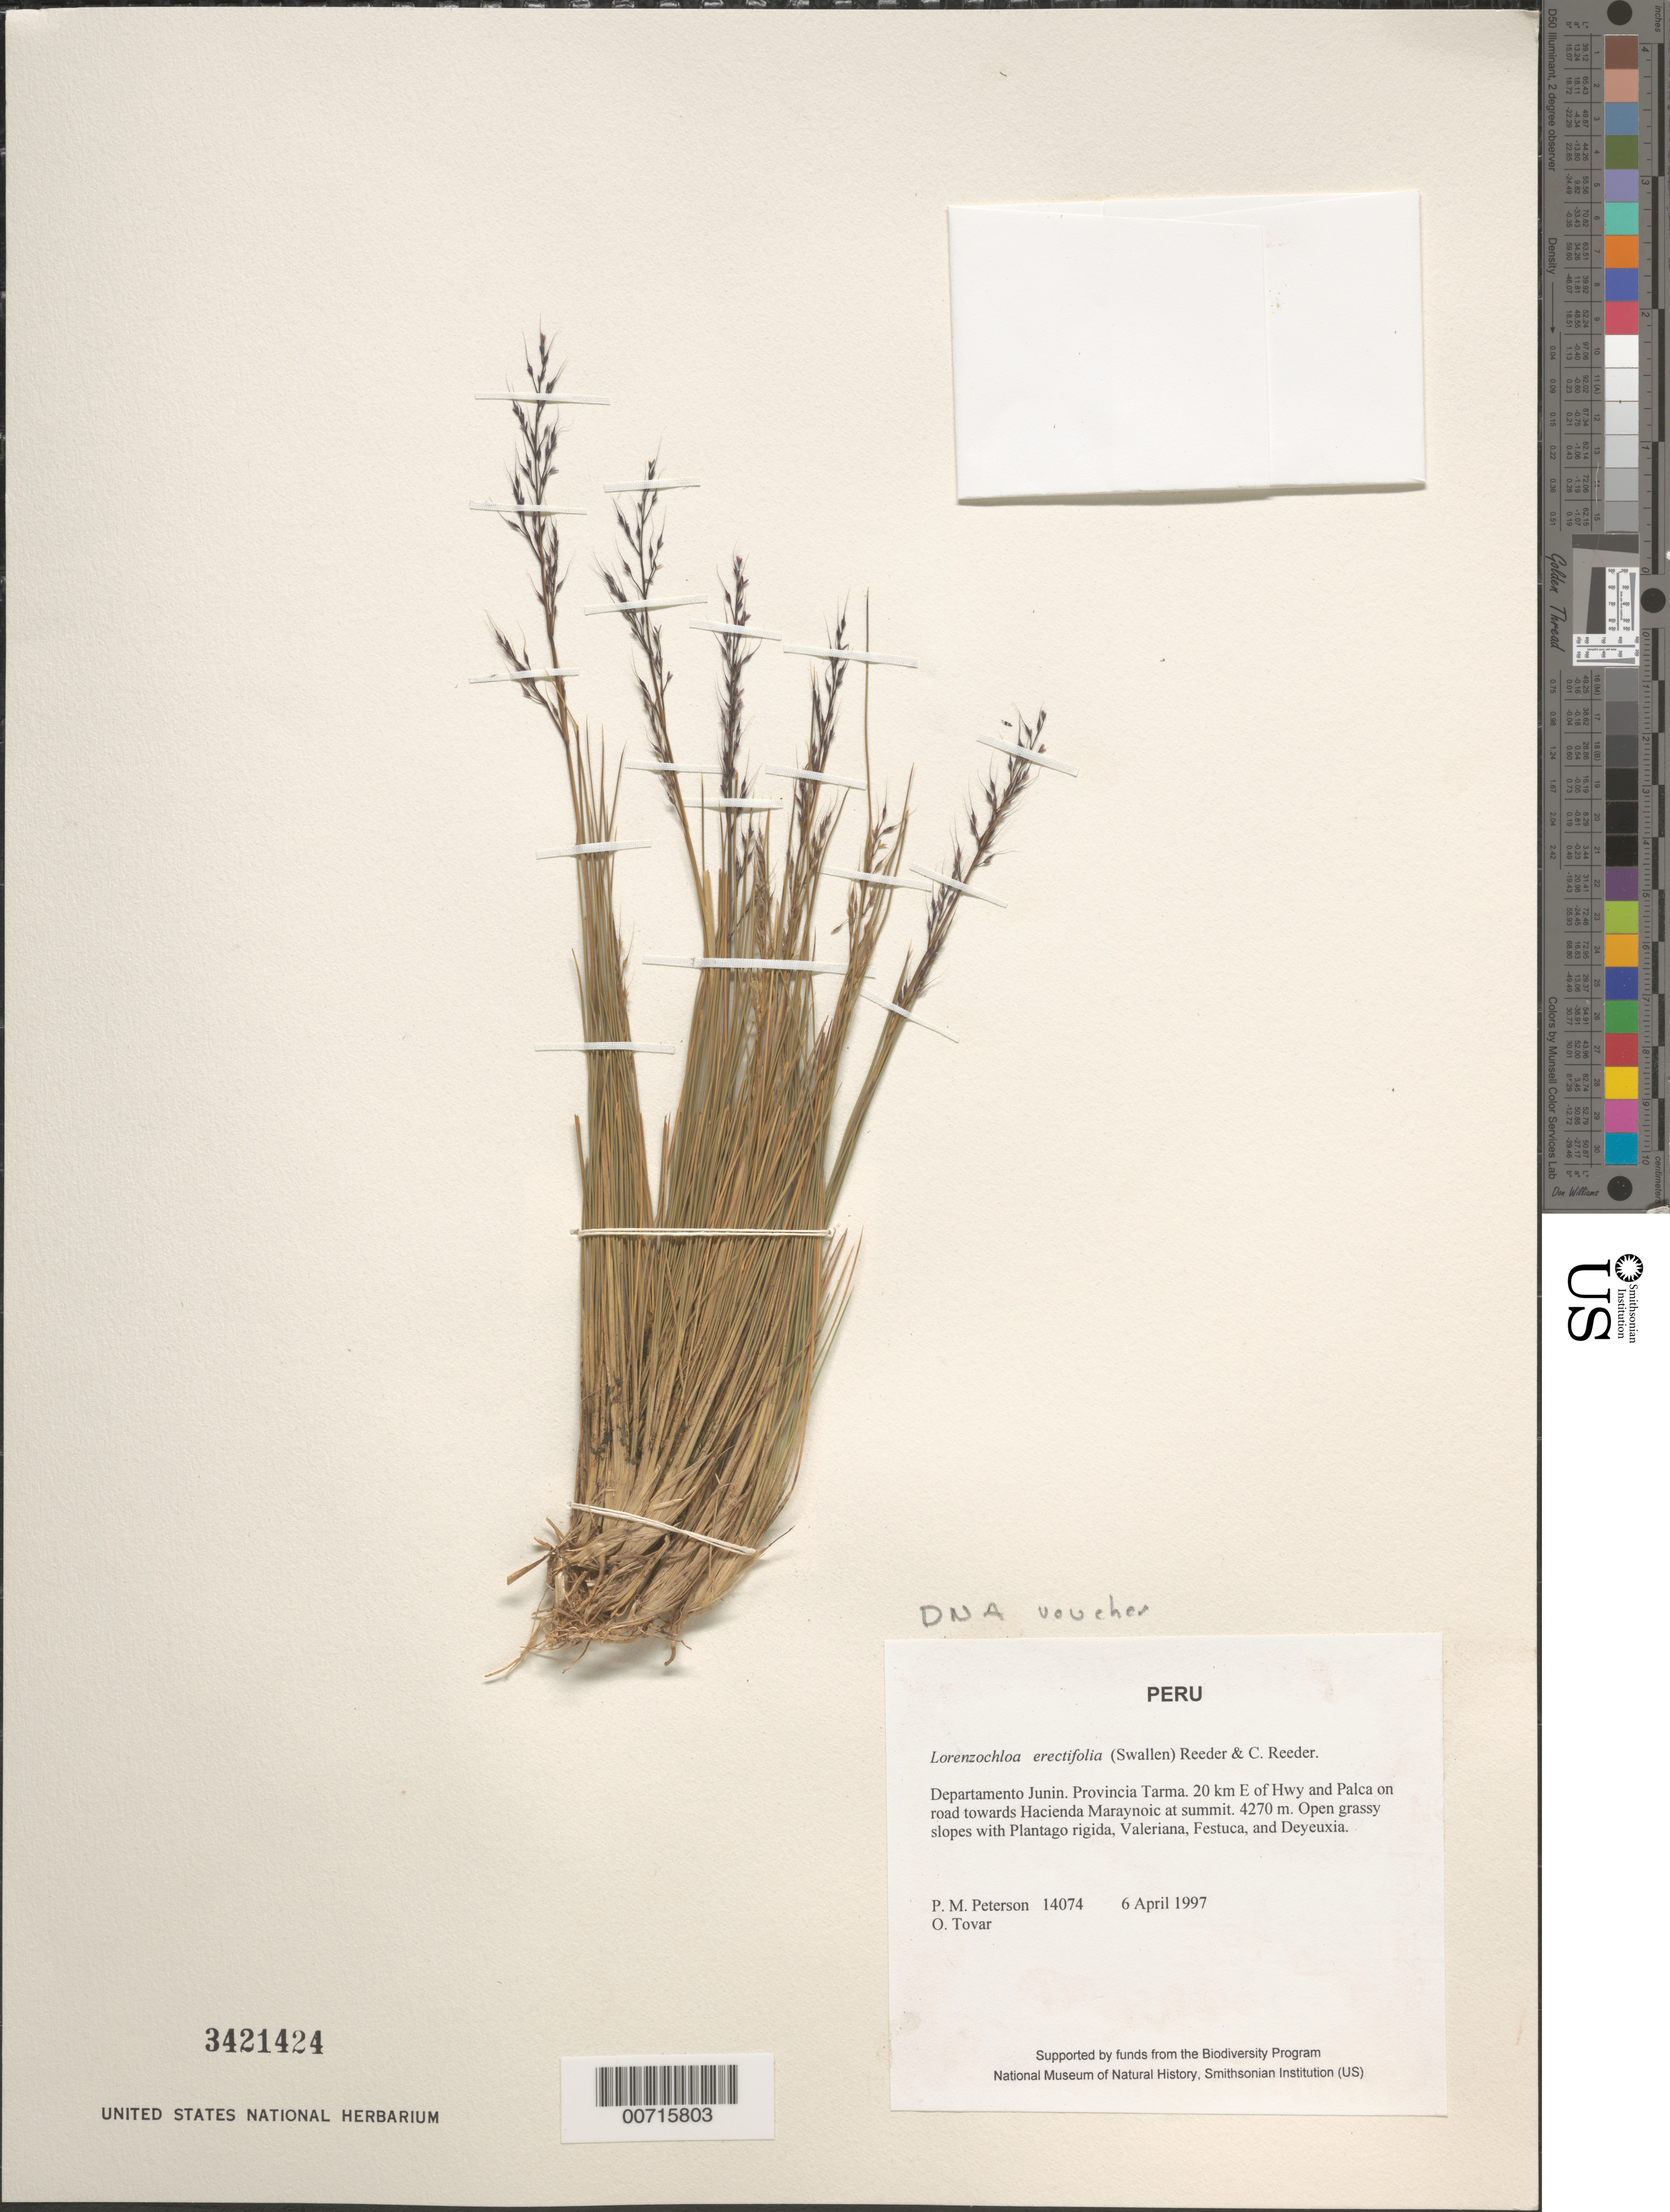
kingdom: Plantae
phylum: Tracheophyta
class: Liliopsida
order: Poales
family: Poaceae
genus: Lorenzochloa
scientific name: Lorenzochloa erectifolia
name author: (Swallen) Reeder & C. Reeder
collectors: P. M. Peterson & N. Refulio-Rodríguez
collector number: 14074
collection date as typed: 06 Apr 1997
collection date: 1997-04-06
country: Peru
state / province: Junín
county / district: Tarma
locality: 20 km E of Hwy and Palca on road towards Hacienda Maraynoic at summit.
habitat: Open grassy slopes with Plantago rigida, Valeriana, Festuca, and Deyeuxia.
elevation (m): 4270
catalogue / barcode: US 3421424